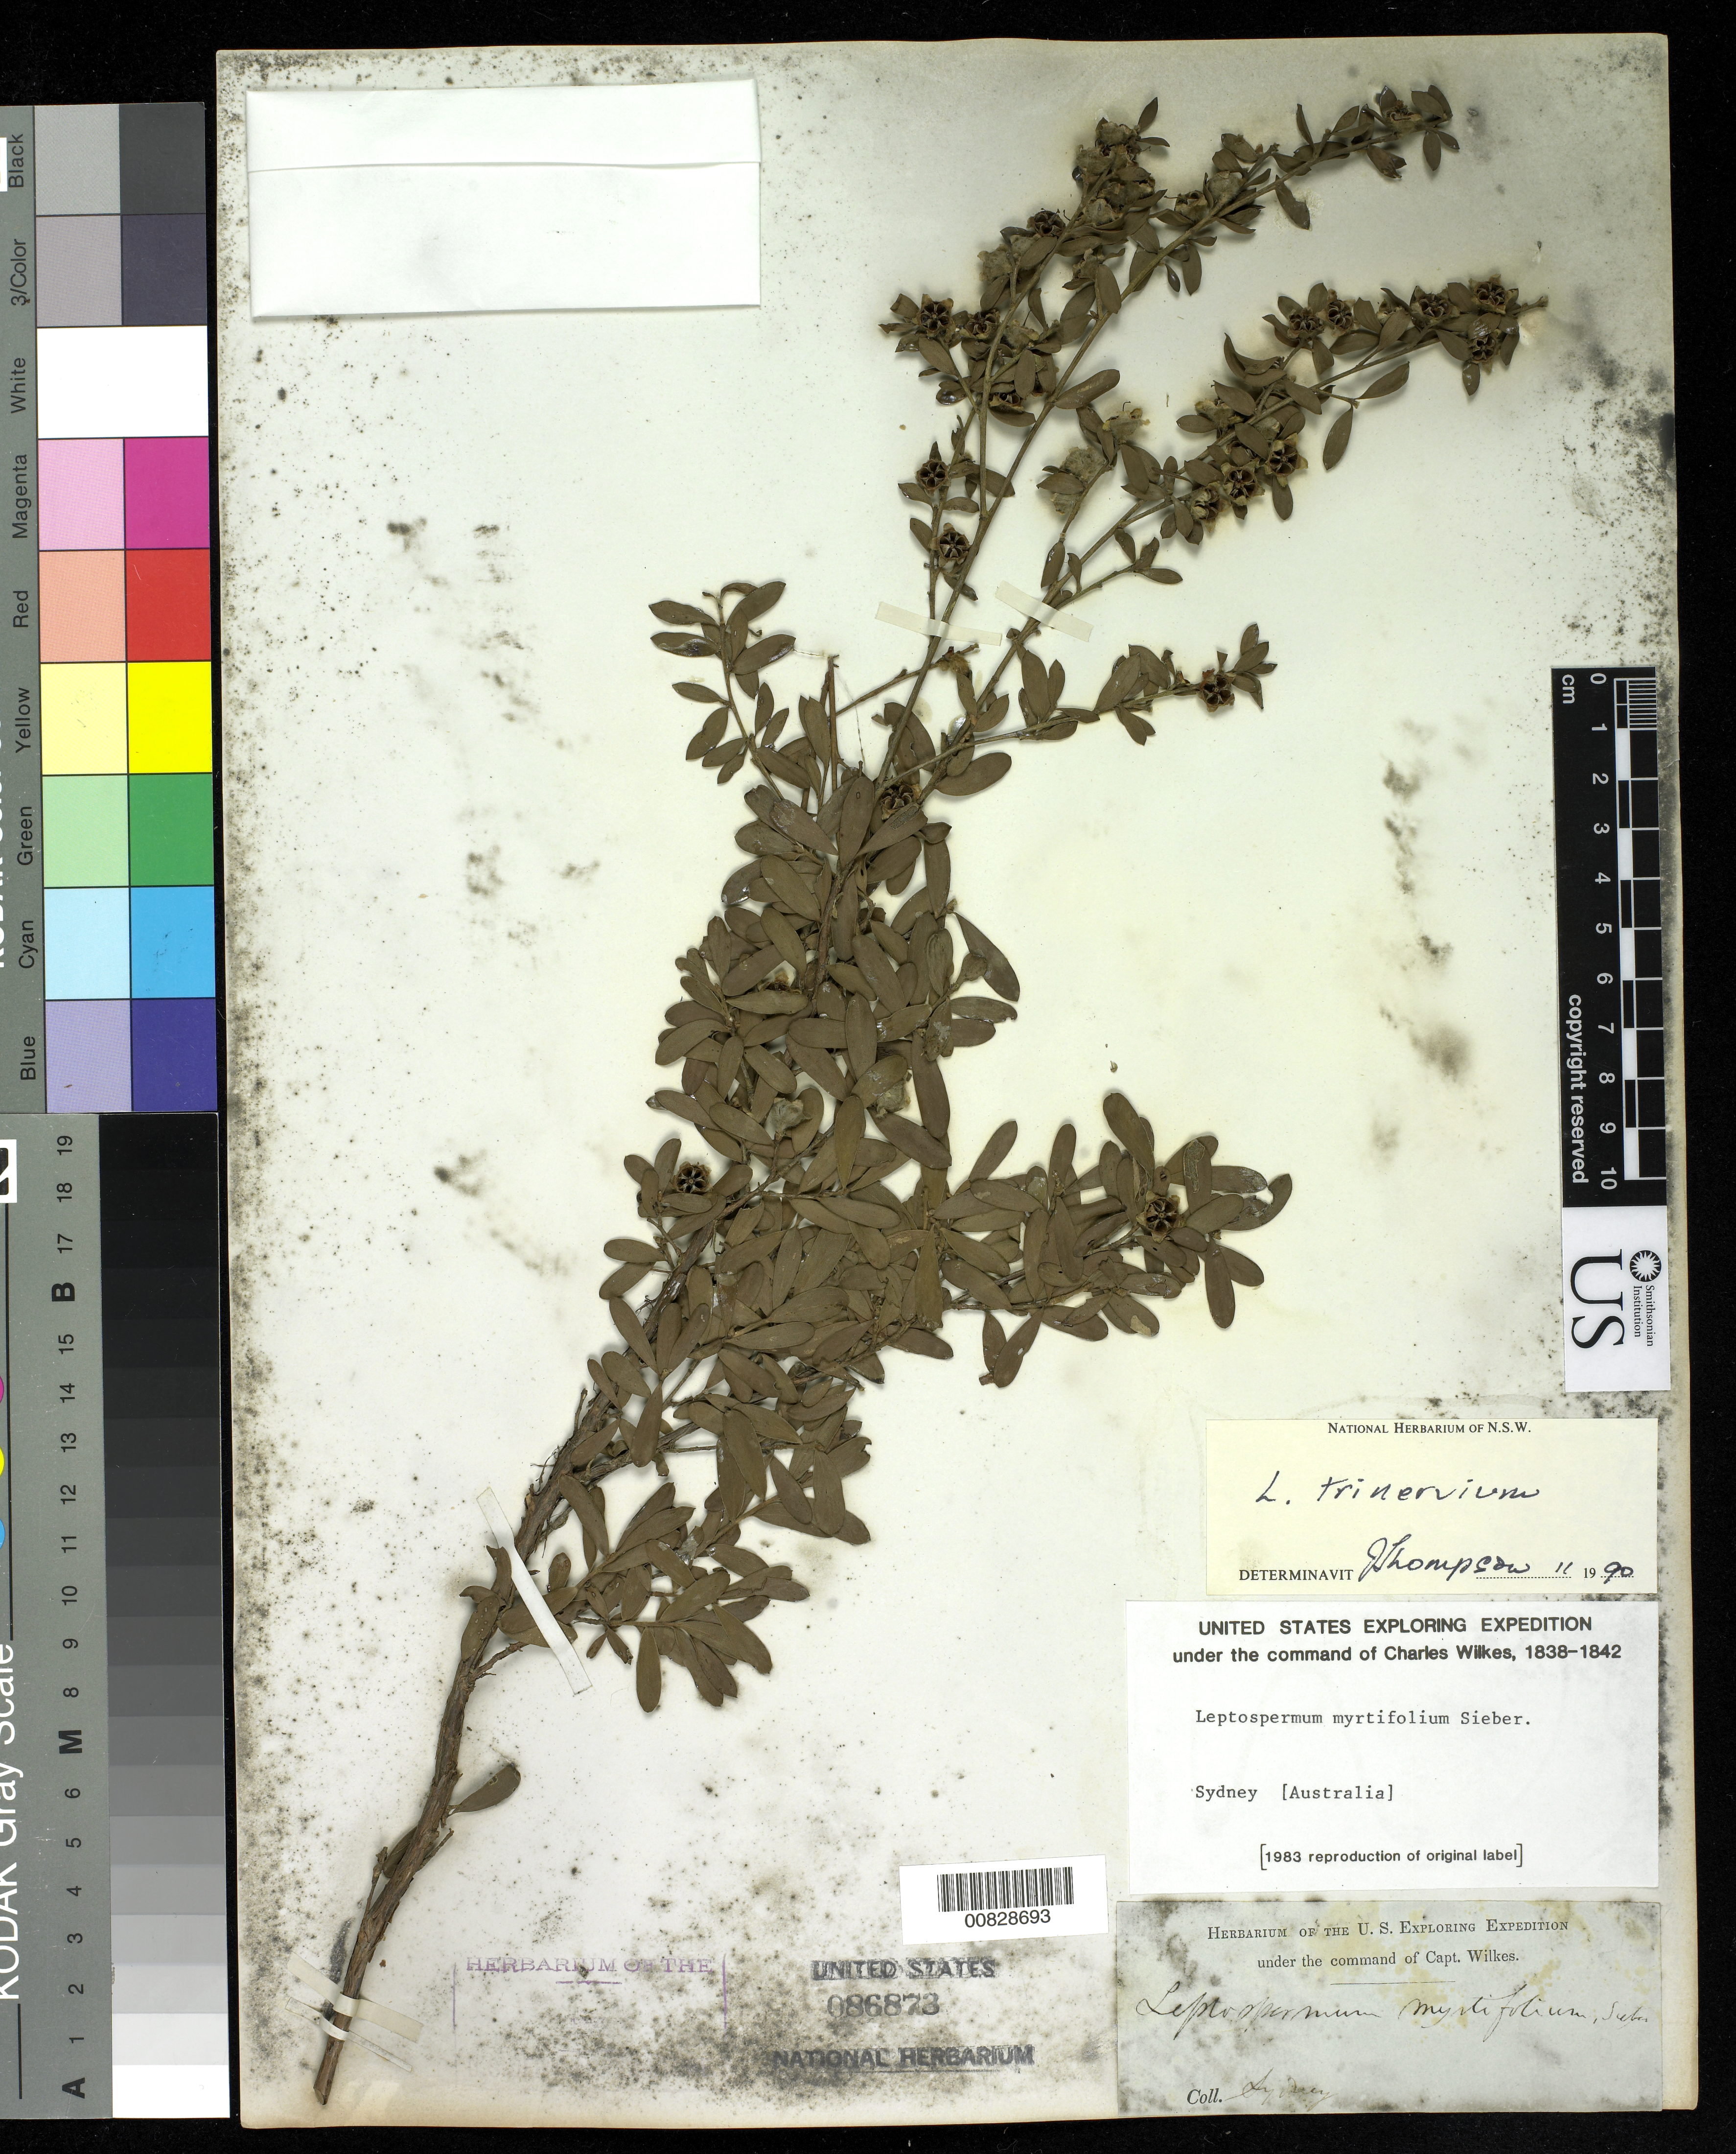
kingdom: Plantae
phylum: Tracheophyta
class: Magnoliopsida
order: Myrtales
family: Myrtaceae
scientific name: Gaudium trinervium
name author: (J. White) P.G. Wilson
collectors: Wilkes Explor. Exped.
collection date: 1838/1842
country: Australia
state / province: New South Wales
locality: Sydney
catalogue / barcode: US 86873